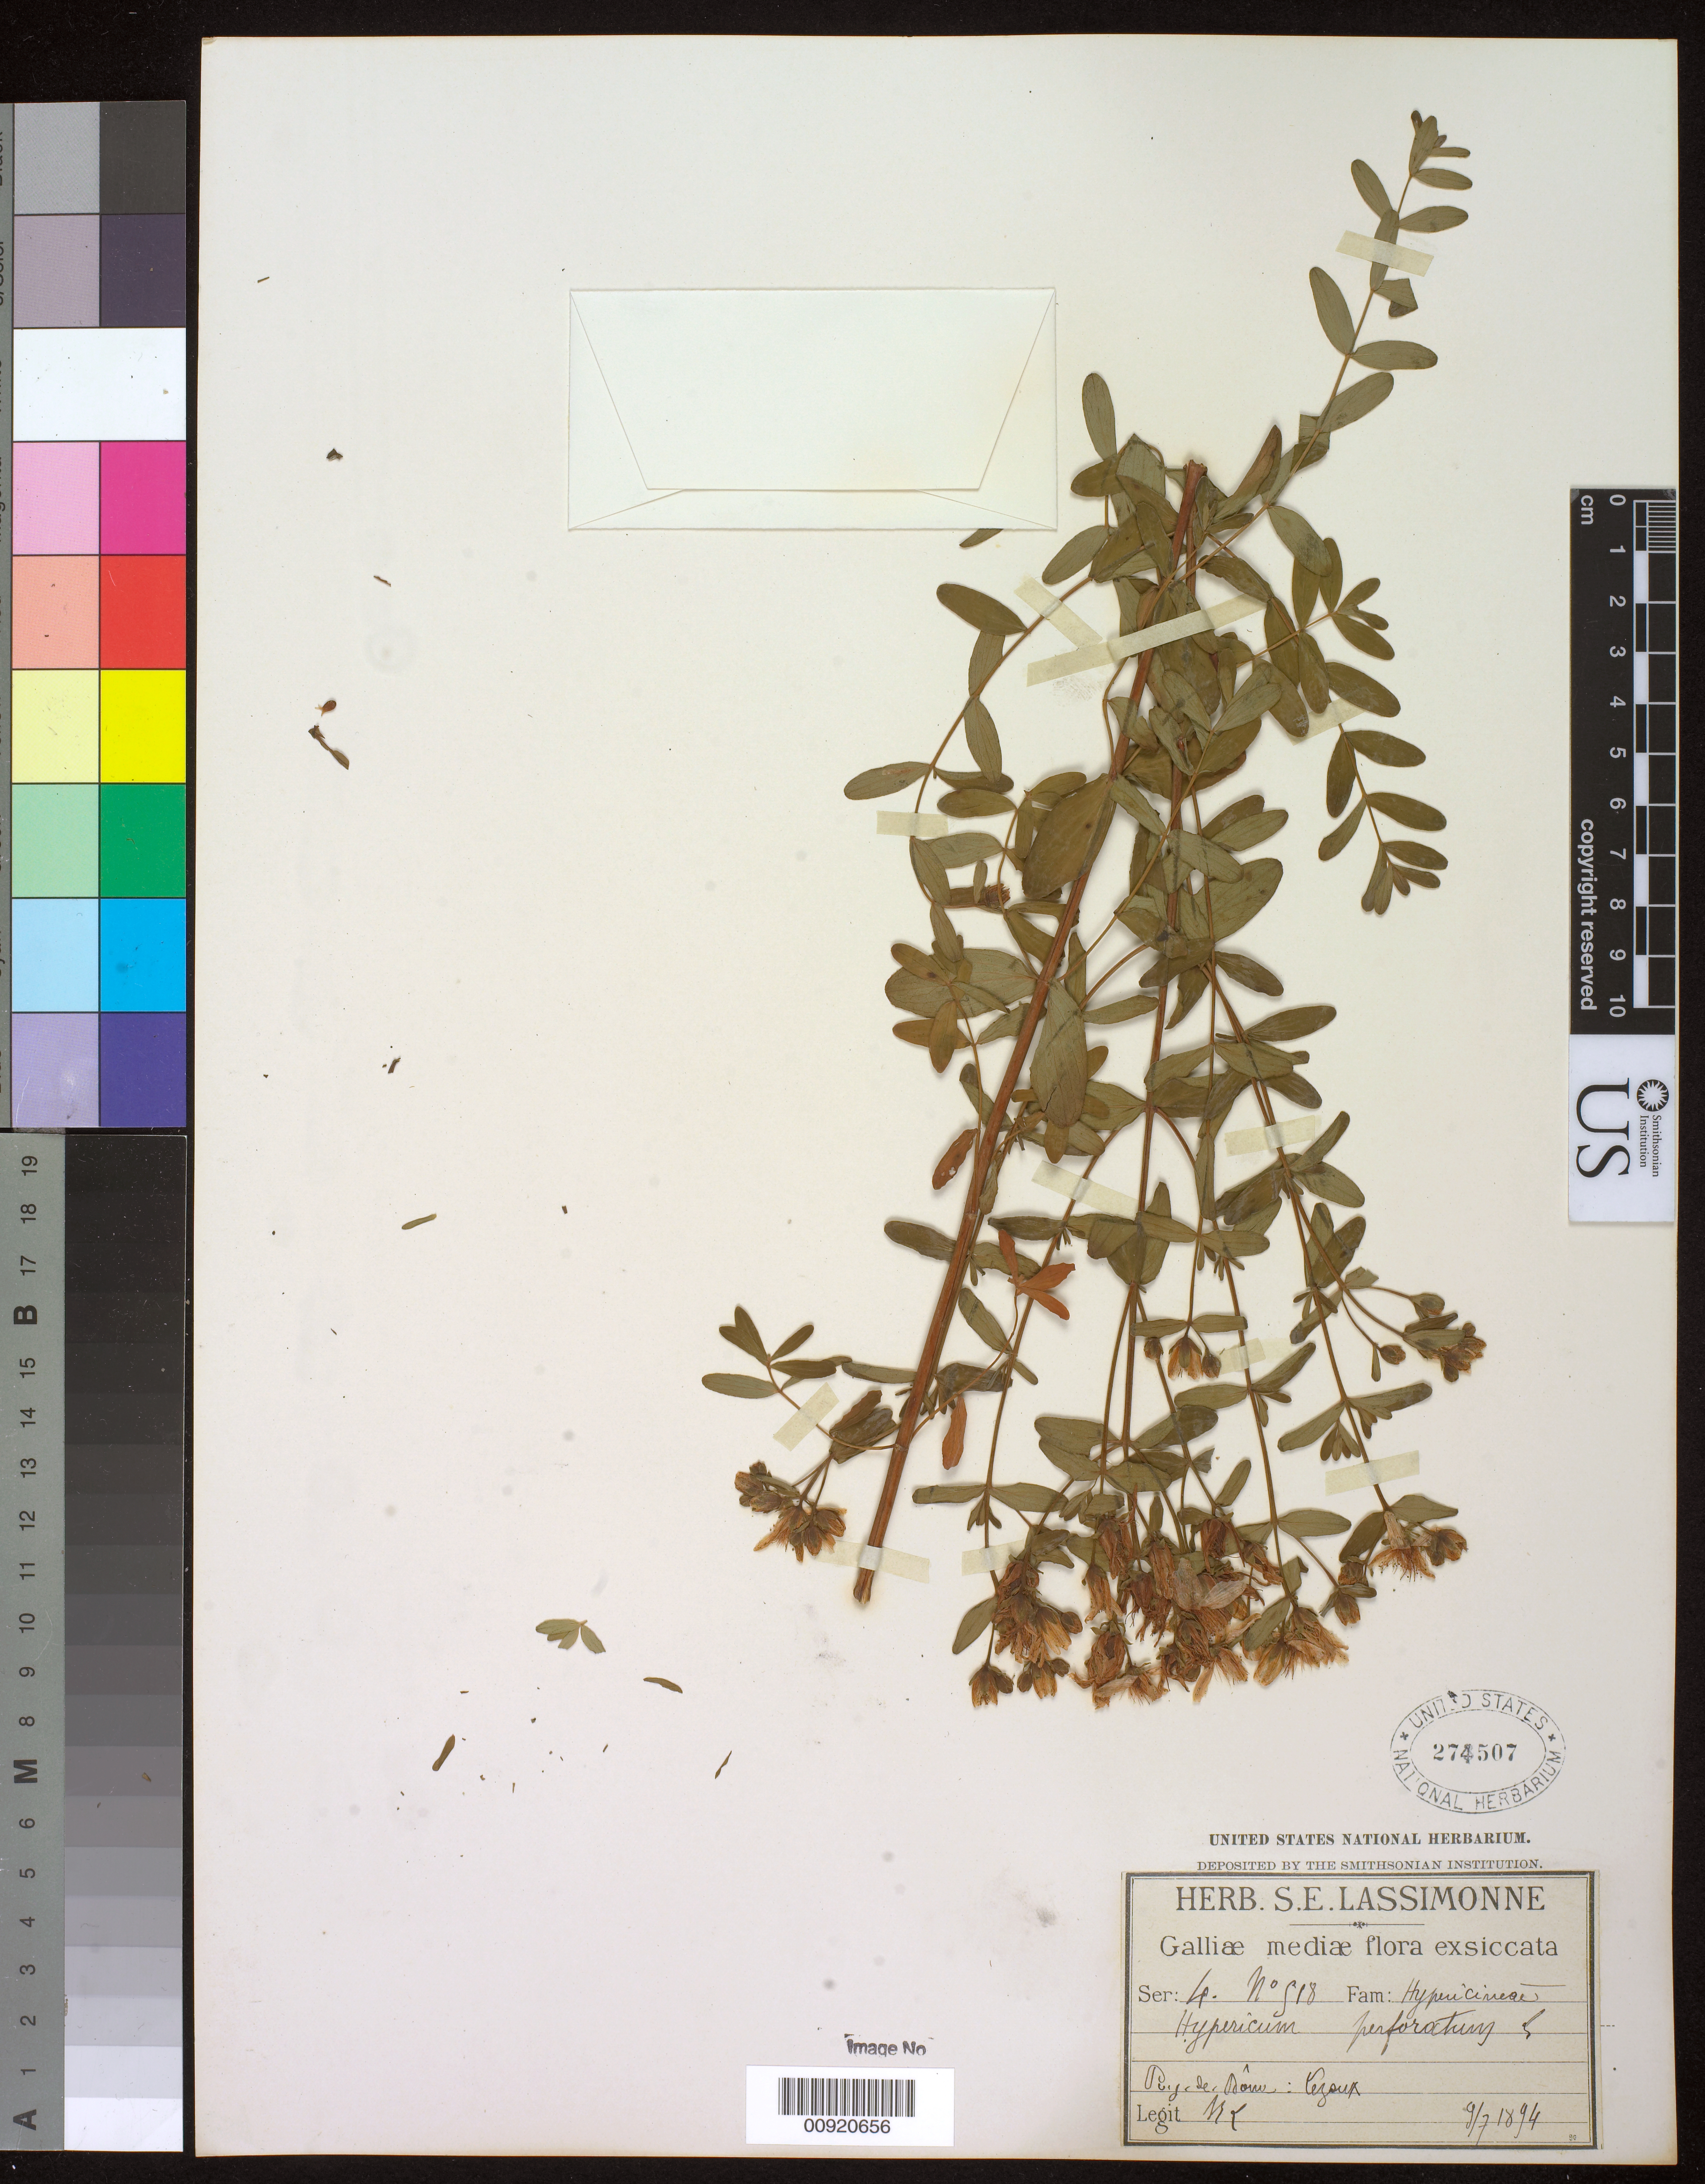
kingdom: Plantae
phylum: Tracheophyta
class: Magnoliopsida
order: Malpighiales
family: Hypericaceae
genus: Hypericum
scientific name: Hypericum perforatum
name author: L.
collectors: L, MEL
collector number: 518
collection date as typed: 09 Jul 1894 or 07 Sep 1894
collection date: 1894-07-09 or 1894-09-07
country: France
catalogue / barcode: US 274507